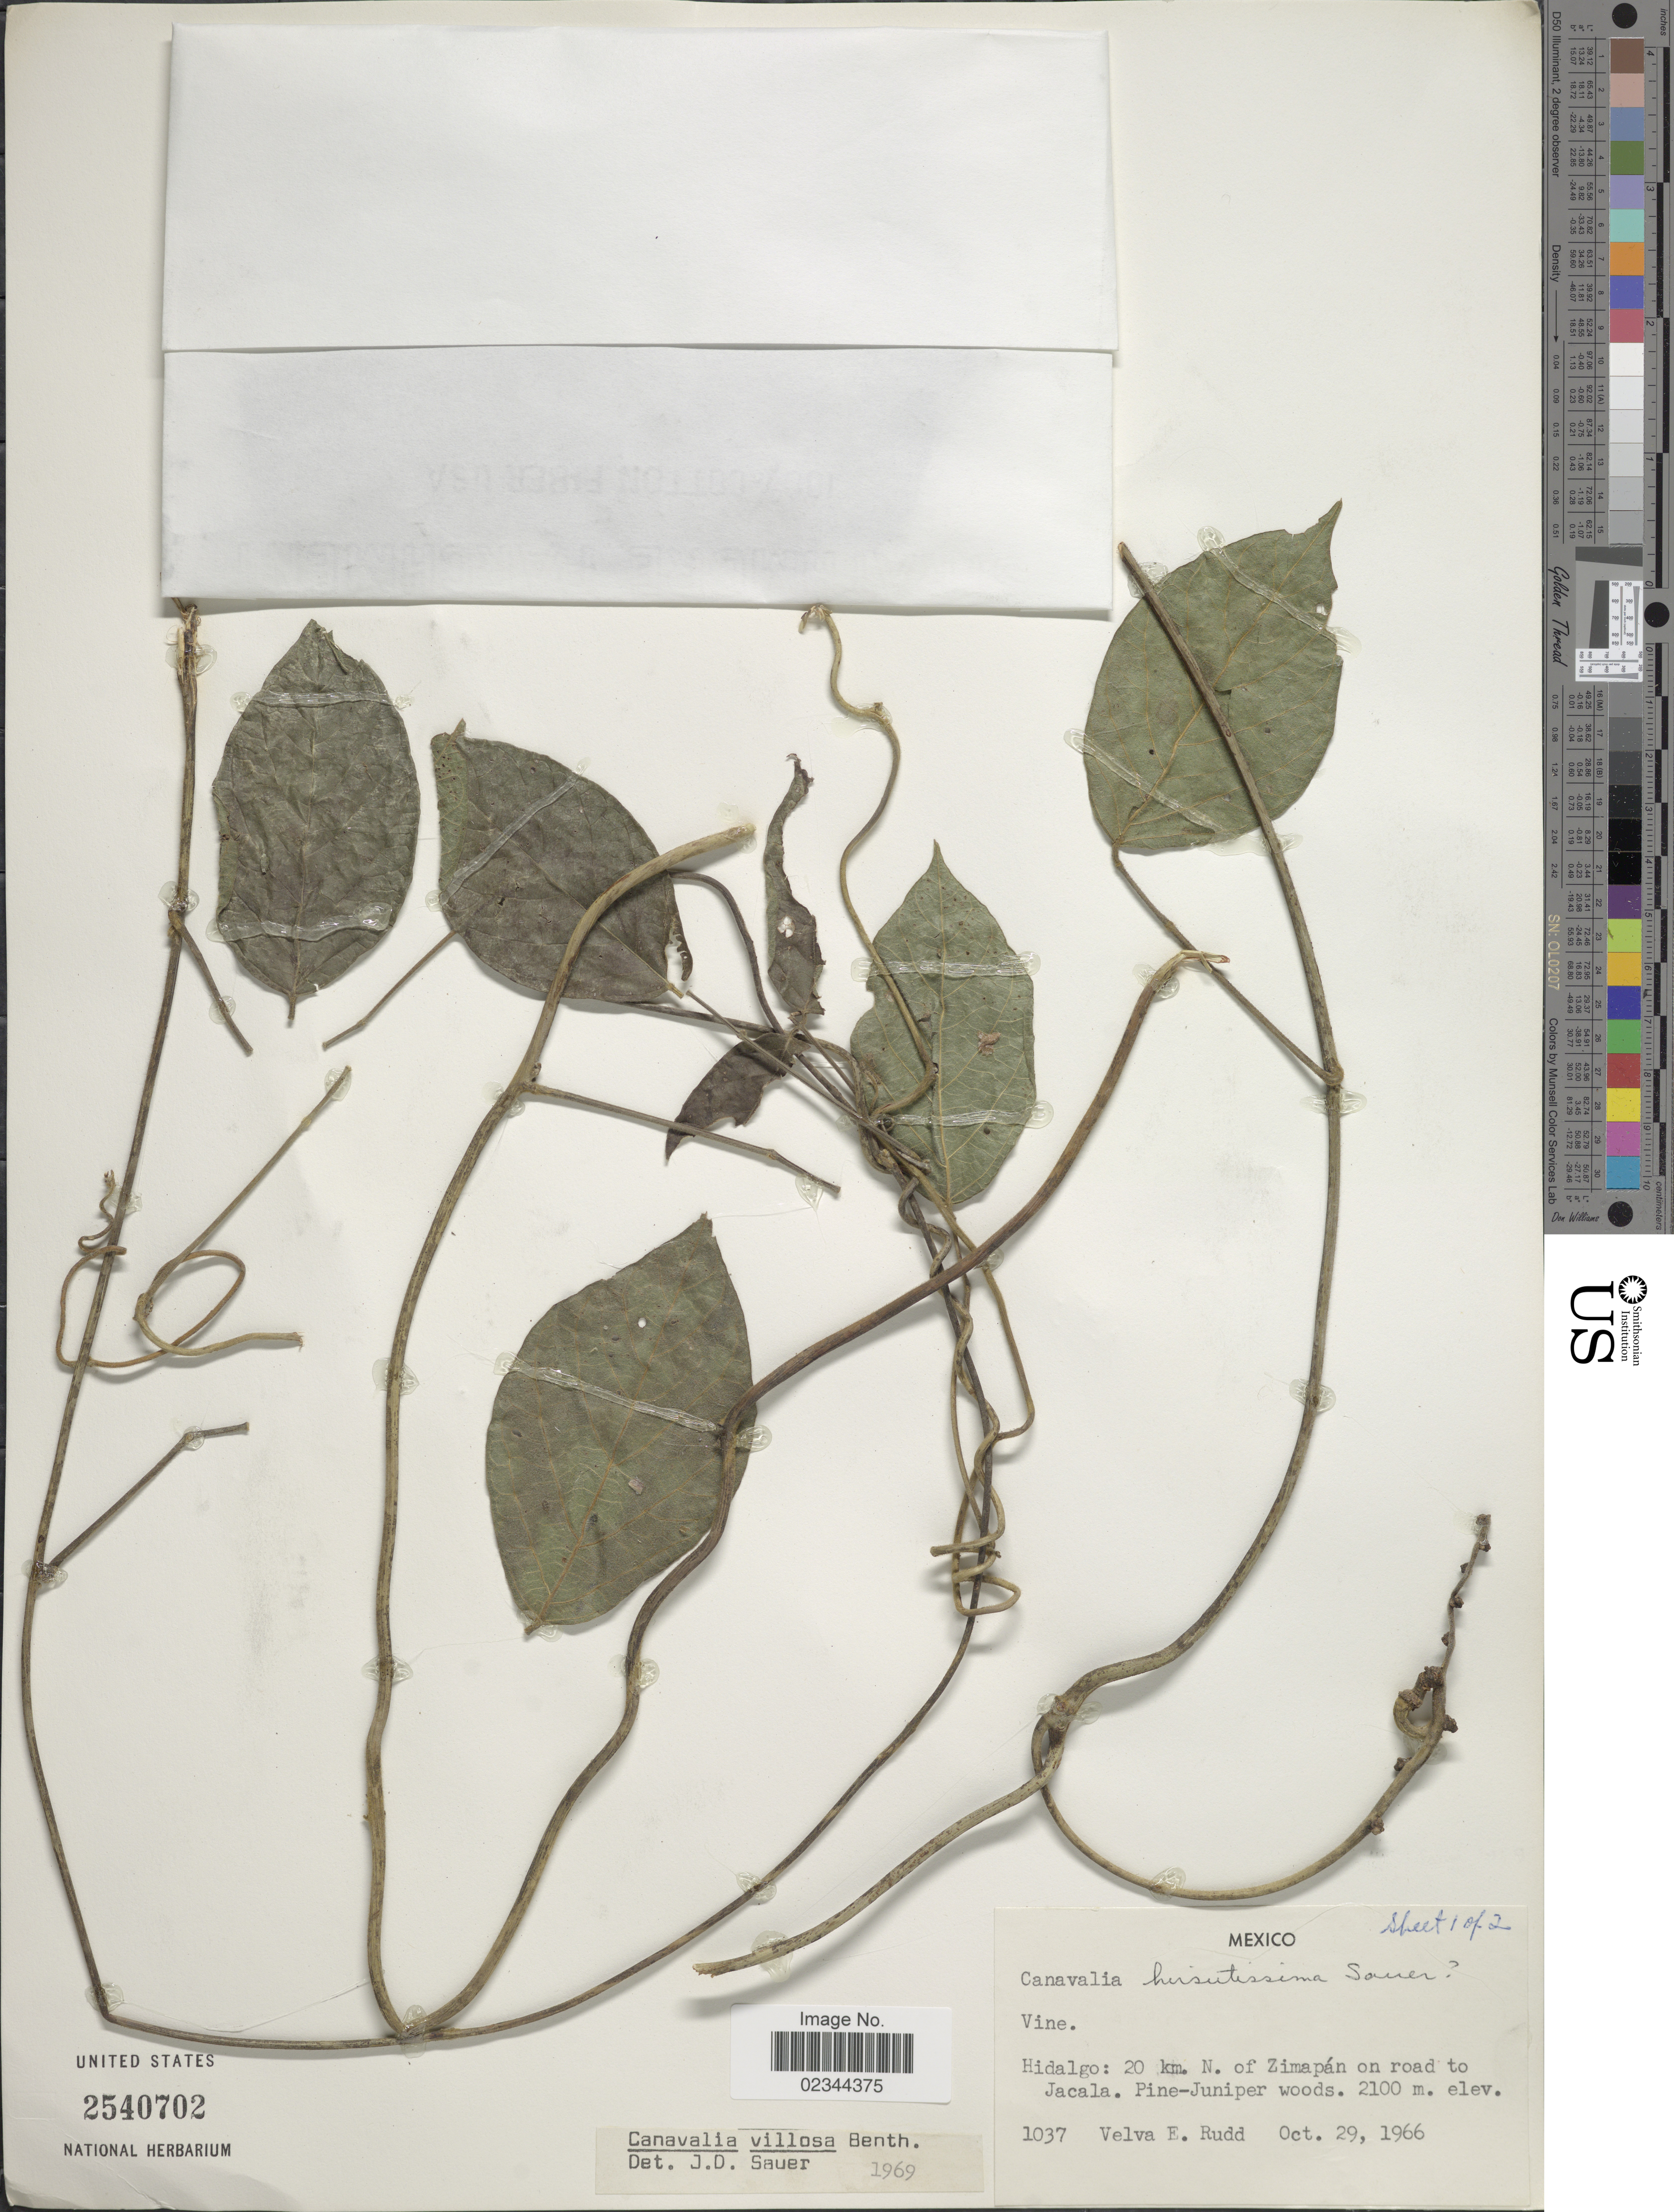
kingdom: Plantae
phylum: Tracheophyta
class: Magnoliopsida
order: Fabales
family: Fabaceae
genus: Canavalia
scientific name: Canavalia villosa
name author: Benth.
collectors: V. E. Rudd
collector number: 1037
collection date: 1966-10-29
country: Mexico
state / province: Hidalgo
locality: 20 km. N. of Zimapan on road to Jacala.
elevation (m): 2100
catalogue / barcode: US 2540702